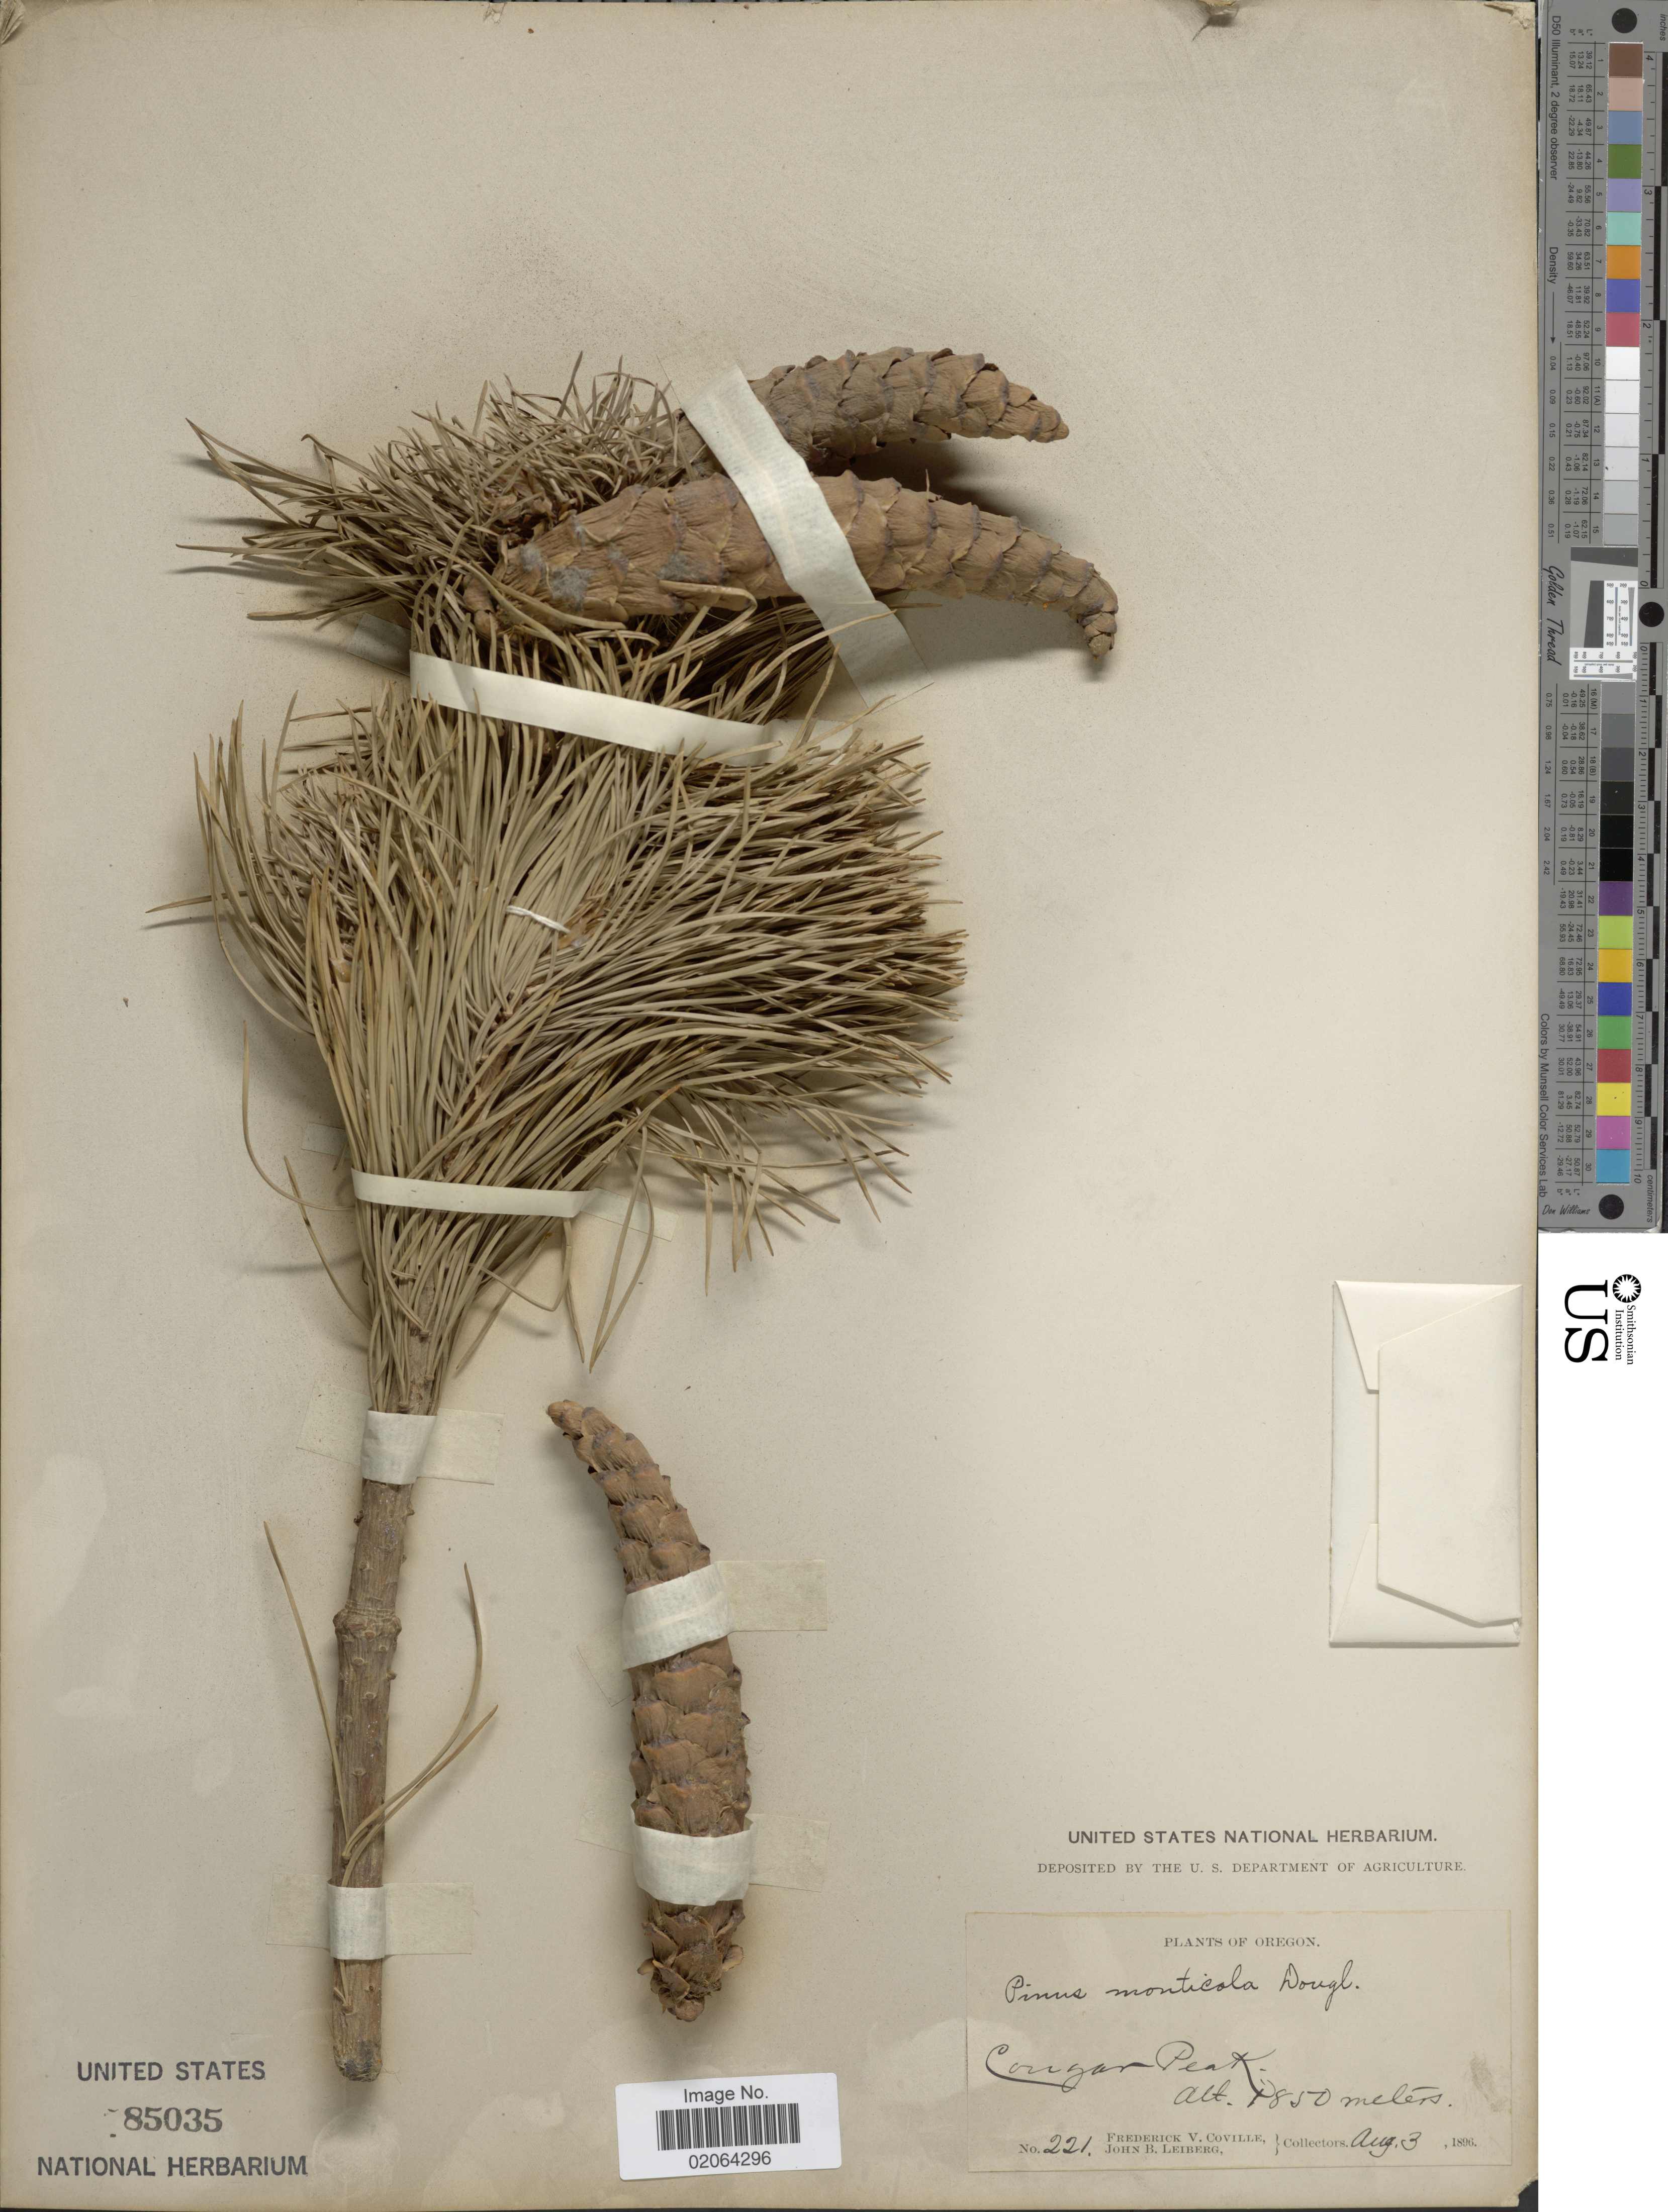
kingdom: Plantae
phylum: Tracheophyta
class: Pinopsida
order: Pinales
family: Pinaceae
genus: Pinus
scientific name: Pinus monticola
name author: Douglas ex D. Don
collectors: F. V. Coville & J. Leiberg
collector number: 221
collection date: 1896-08-03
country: United States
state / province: Oregon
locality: Oregon. Cougar Peak.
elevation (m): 1850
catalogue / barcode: US 85035